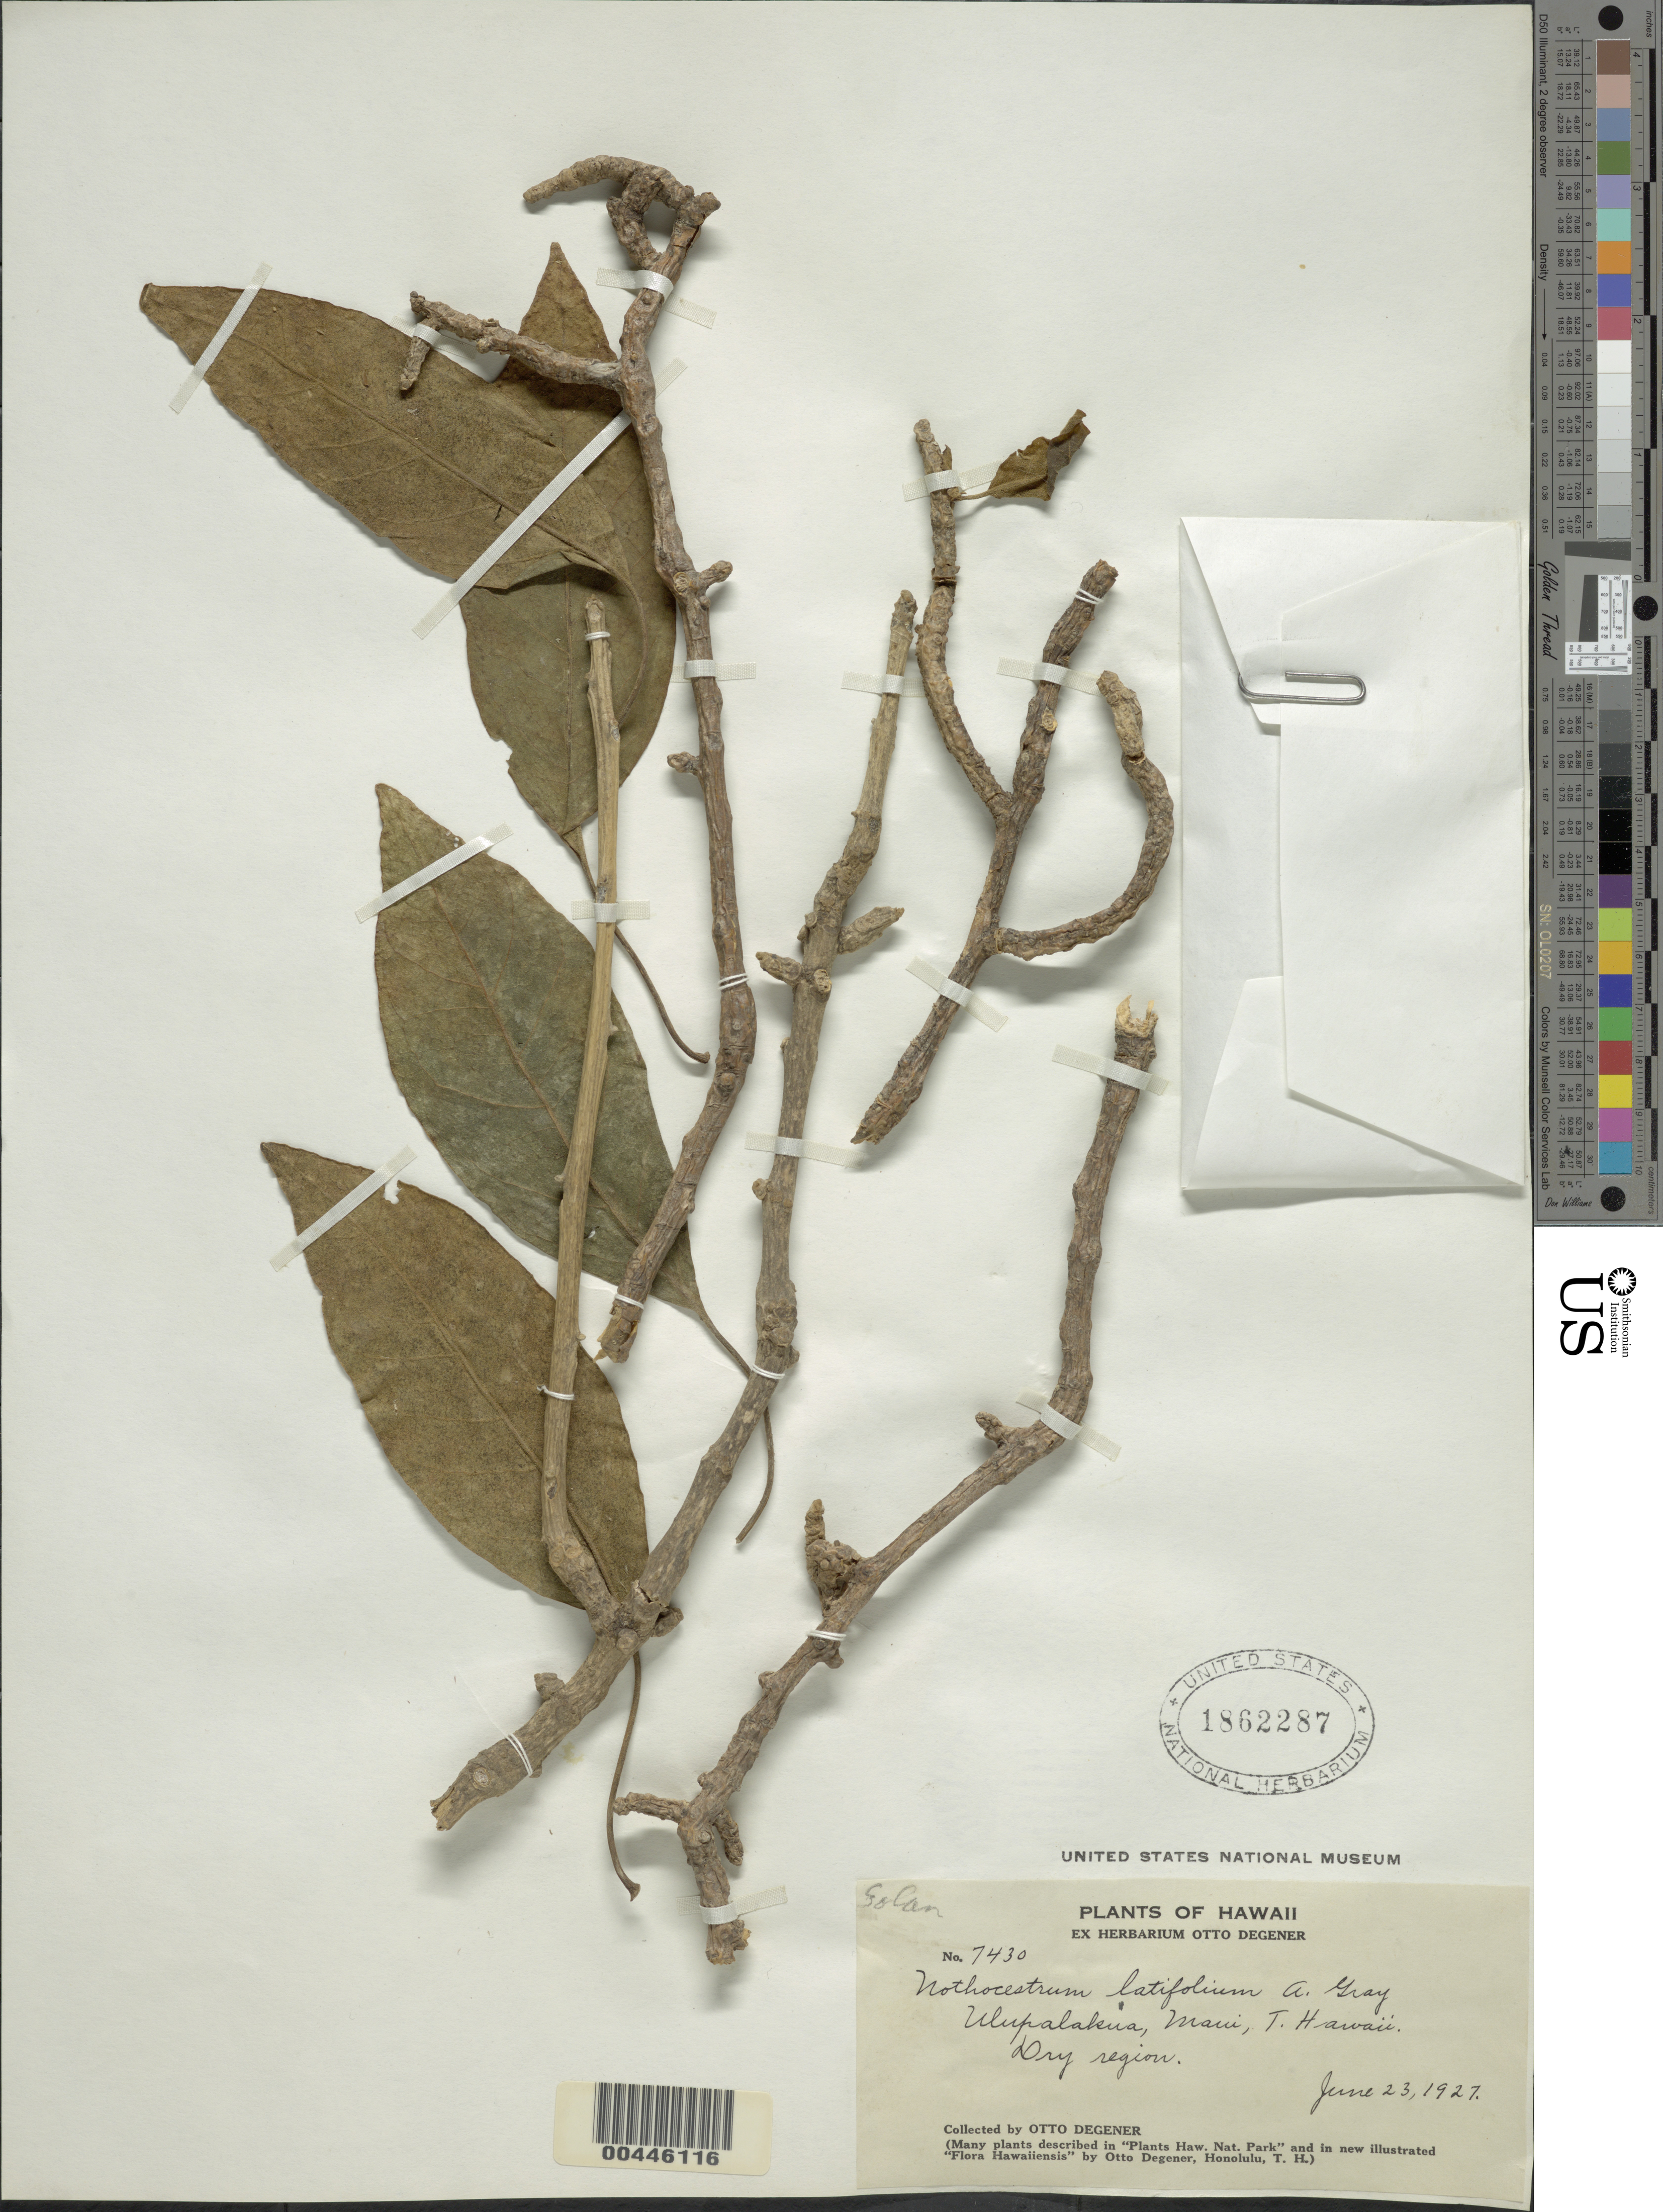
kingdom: Plantae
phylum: Tracheophyta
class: Magnoliopsida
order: Solanales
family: Solanaceae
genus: Nothocestrum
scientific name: Nothocestrum latifolium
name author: A. Gray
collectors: O. Degener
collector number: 7430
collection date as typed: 23 Jun 1927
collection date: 1927-06-23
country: United States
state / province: Hawaii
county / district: Maui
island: Maui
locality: Ulupalakua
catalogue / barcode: US 1862287